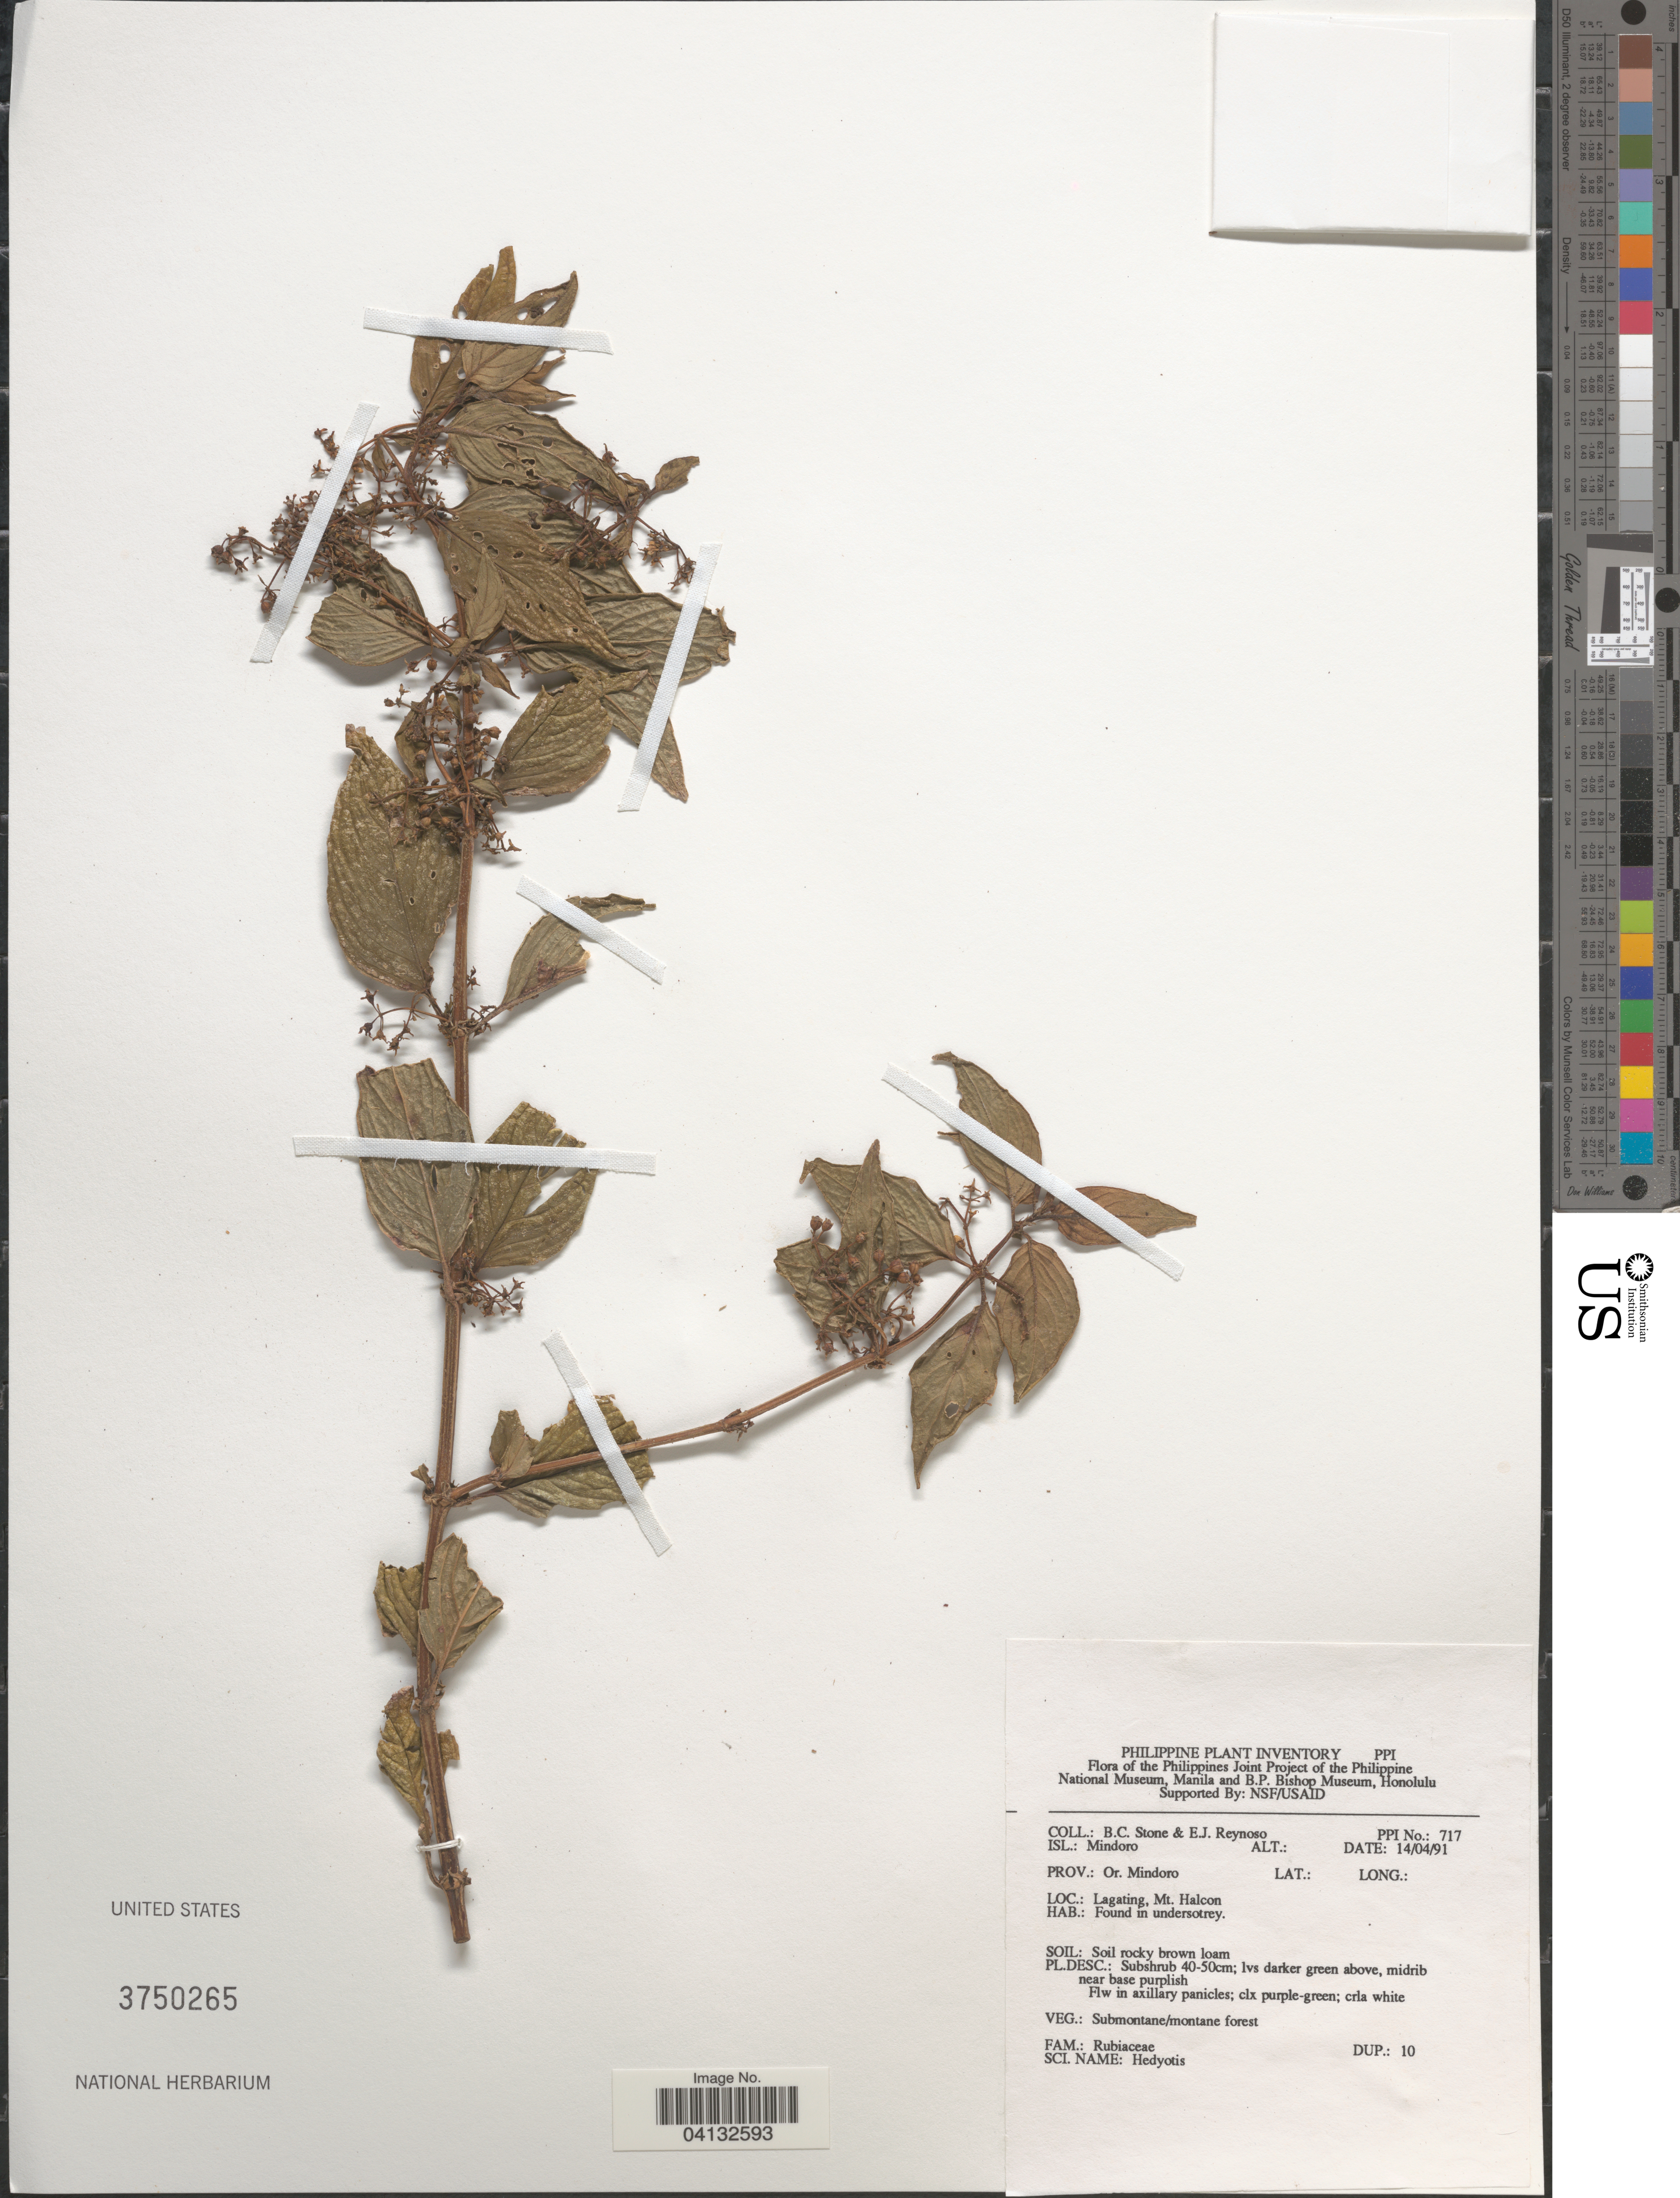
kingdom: Plantae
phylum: Tracheophyta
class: Magnoliopsida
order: Gentianales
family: Rubiaceae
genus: Hedyotis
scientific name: Hedyotis sp.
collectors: B. C. Stone & E. Reynoso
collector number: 717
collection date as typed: Transcribed d/m/y: 14/4/91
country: Philippines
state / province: Mimaropa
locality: Isl.: Mindoro. Prov.: Or. Mindoro. Lagating, Mt. Halcon.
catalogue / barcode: US 3750265